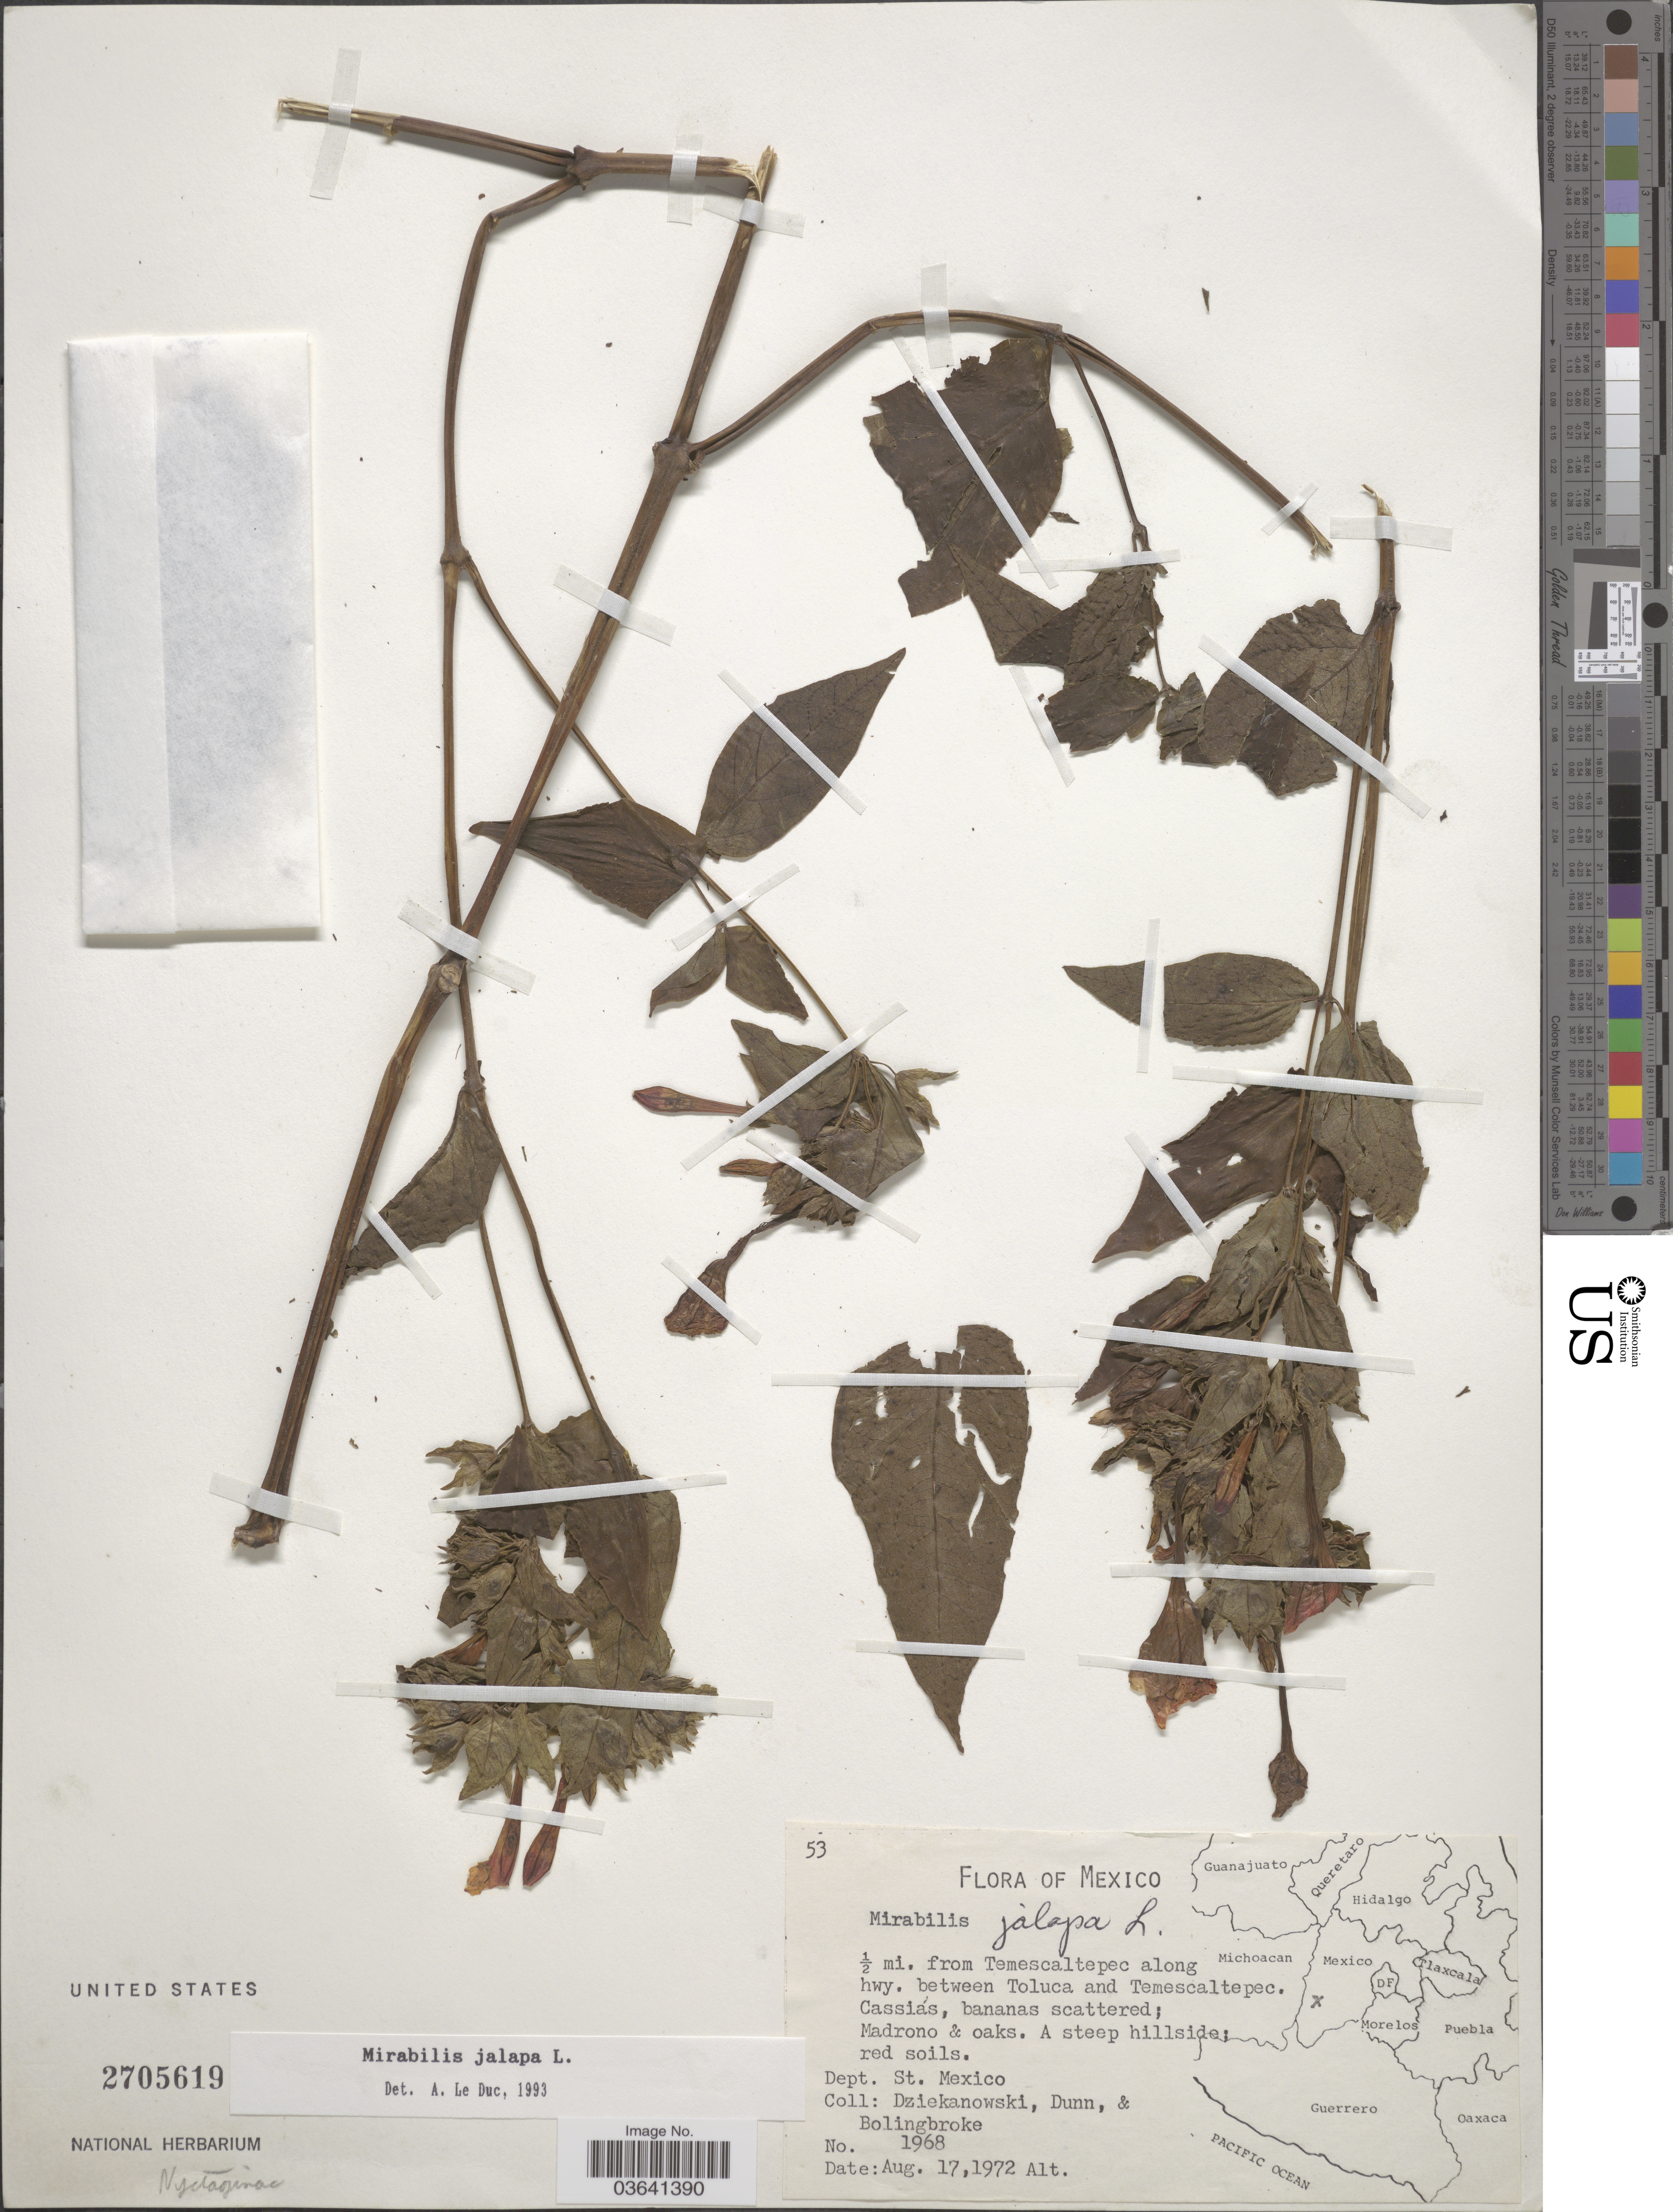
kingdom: Plantae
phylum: Tracheophyta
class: Magnoliopsida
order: Caryophyllales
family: Nyctaginaceae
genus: Mirabilis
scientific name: Mirabilis jalapa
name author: L.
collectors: -. Dziekanowski, Dunn, -- & -. Bolingbroke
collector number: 1968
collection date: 1972-08-17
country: Mexico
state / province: México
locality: ½ mi. from Temescaltepec along hwy. between Toluca and Temescaltepec. Dept. St. Mexico.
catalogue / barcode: US 2705619